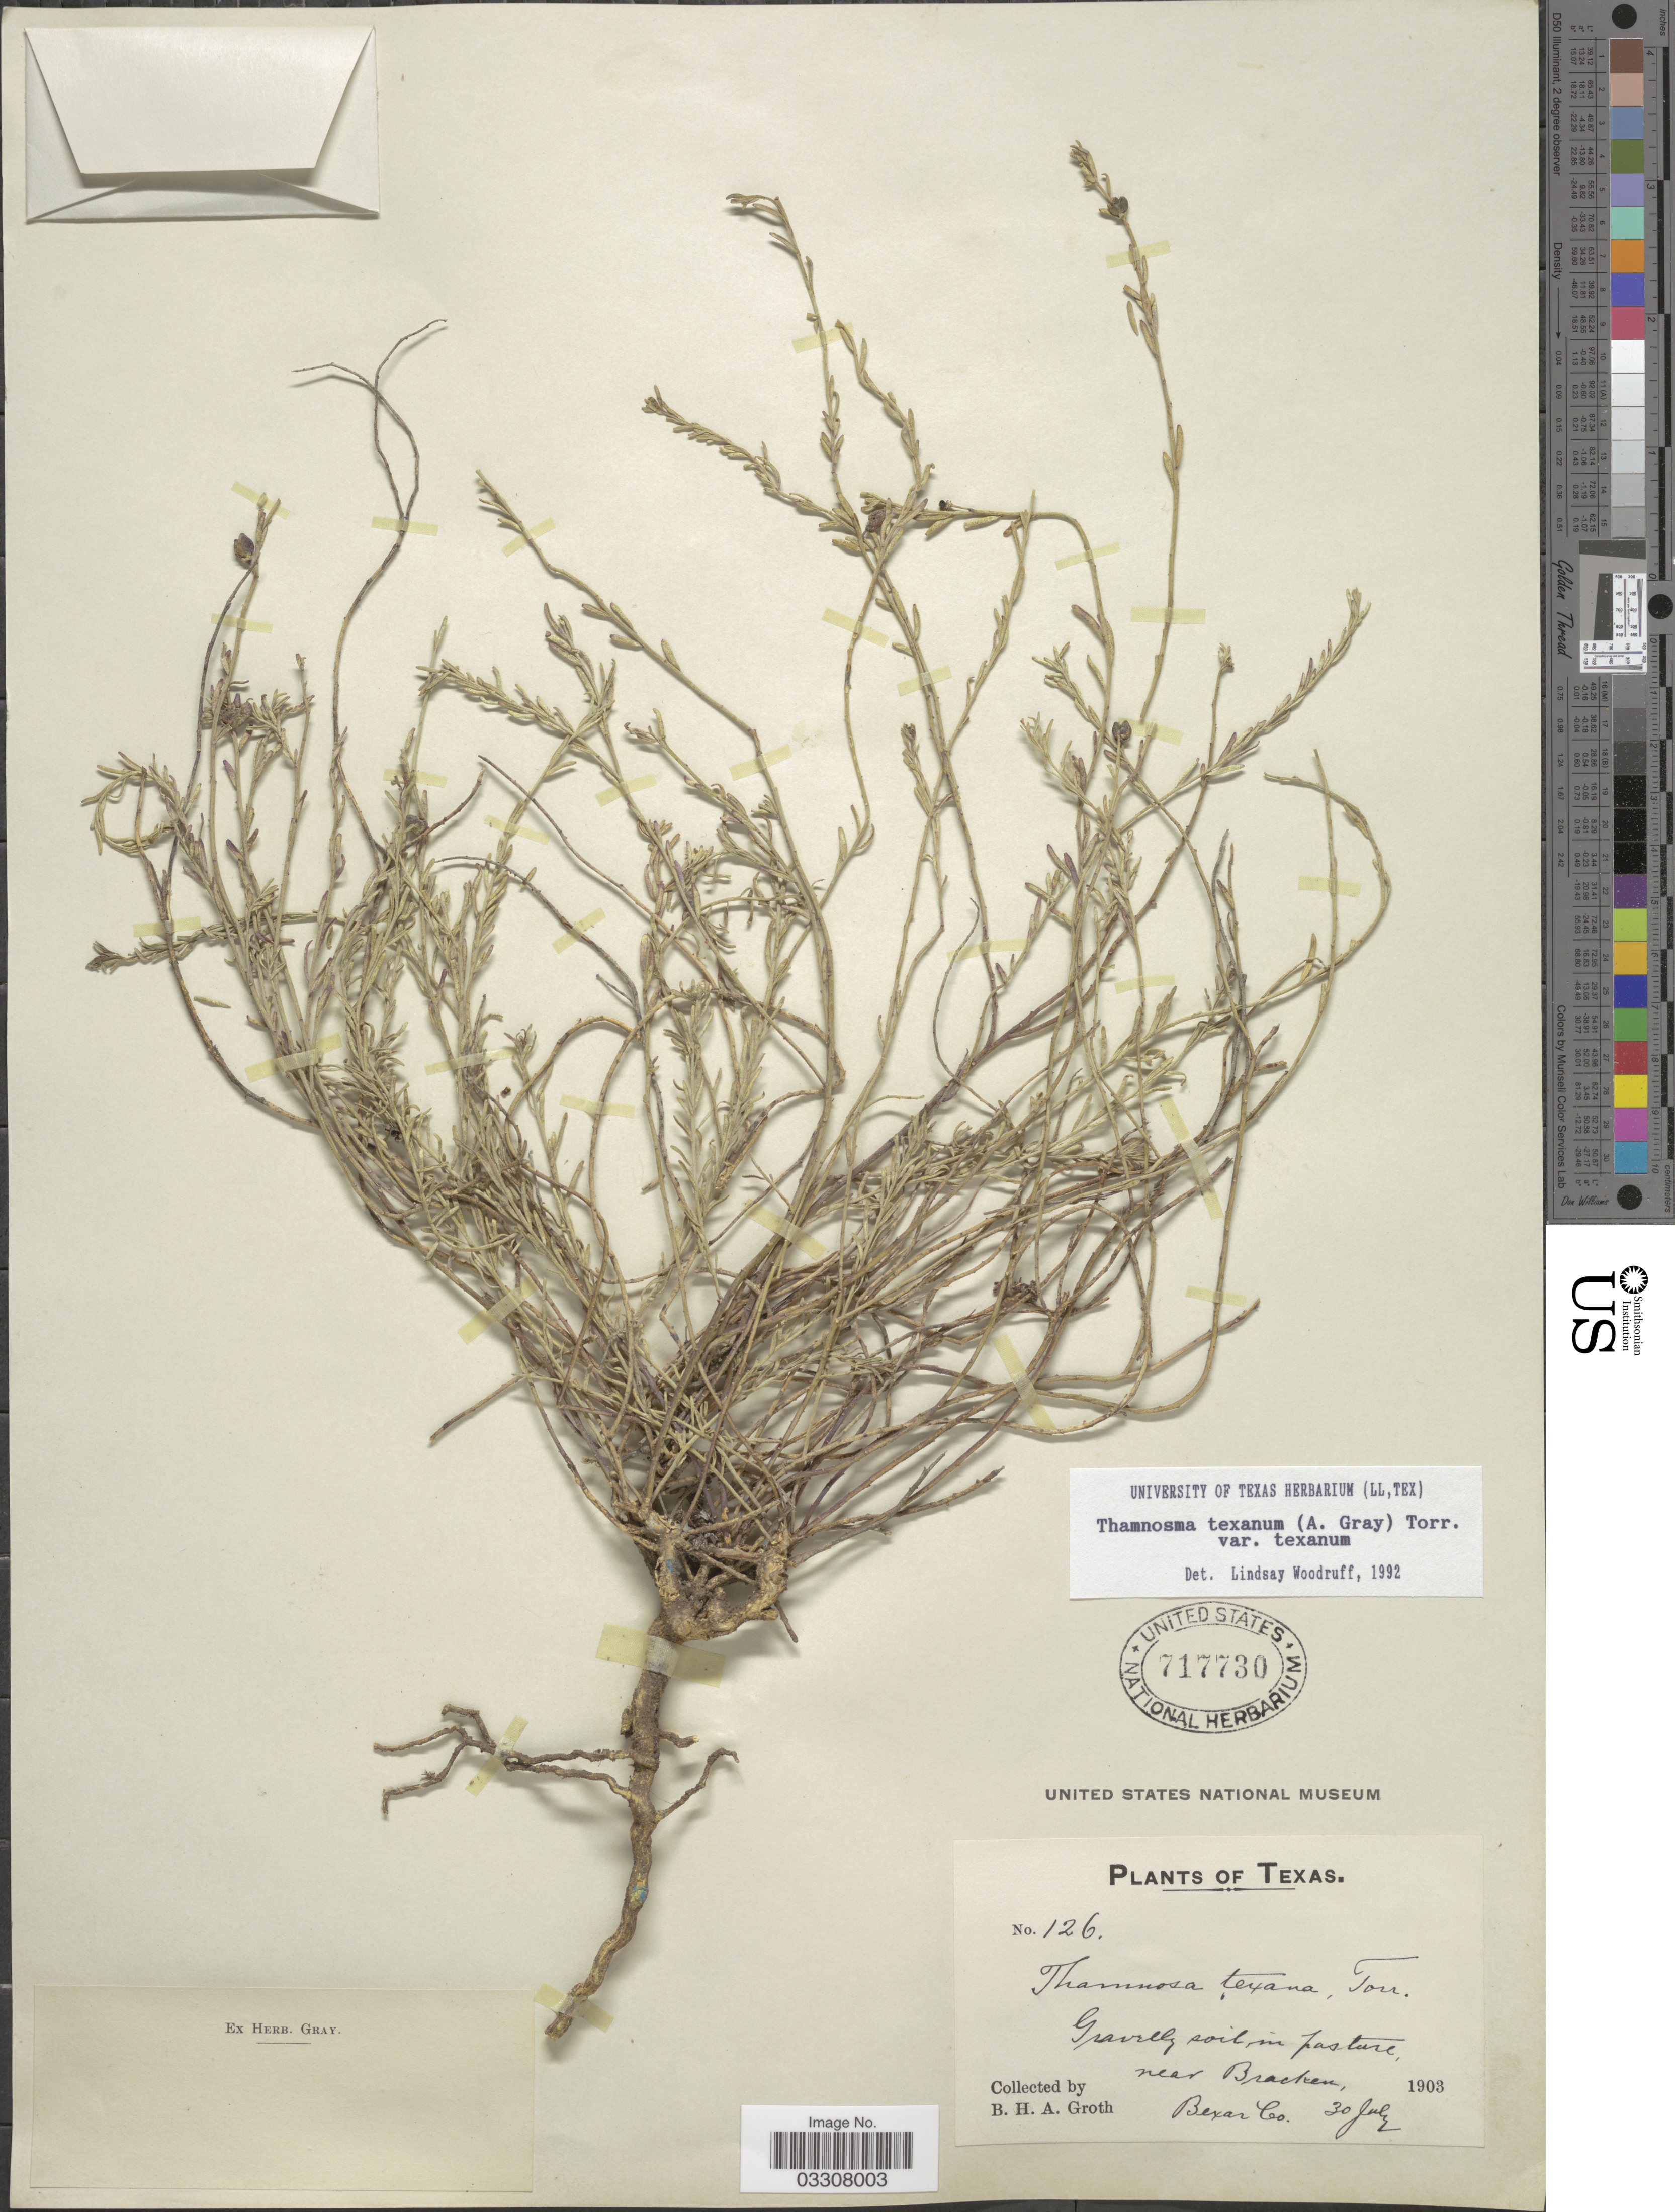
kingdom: Plantae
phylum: Tracheophyta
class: Magnoliopsida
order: Sapindales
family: Rutaceae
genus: Thamnosma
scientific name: Thamnosma texana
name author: (A. Gray) Torr.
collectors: B. Groth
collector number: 126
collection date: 1903-07-30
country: United States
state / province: Texas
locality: Gravelly soil in pasture, near Bracken, Bexar Co.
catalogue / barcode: US 717730